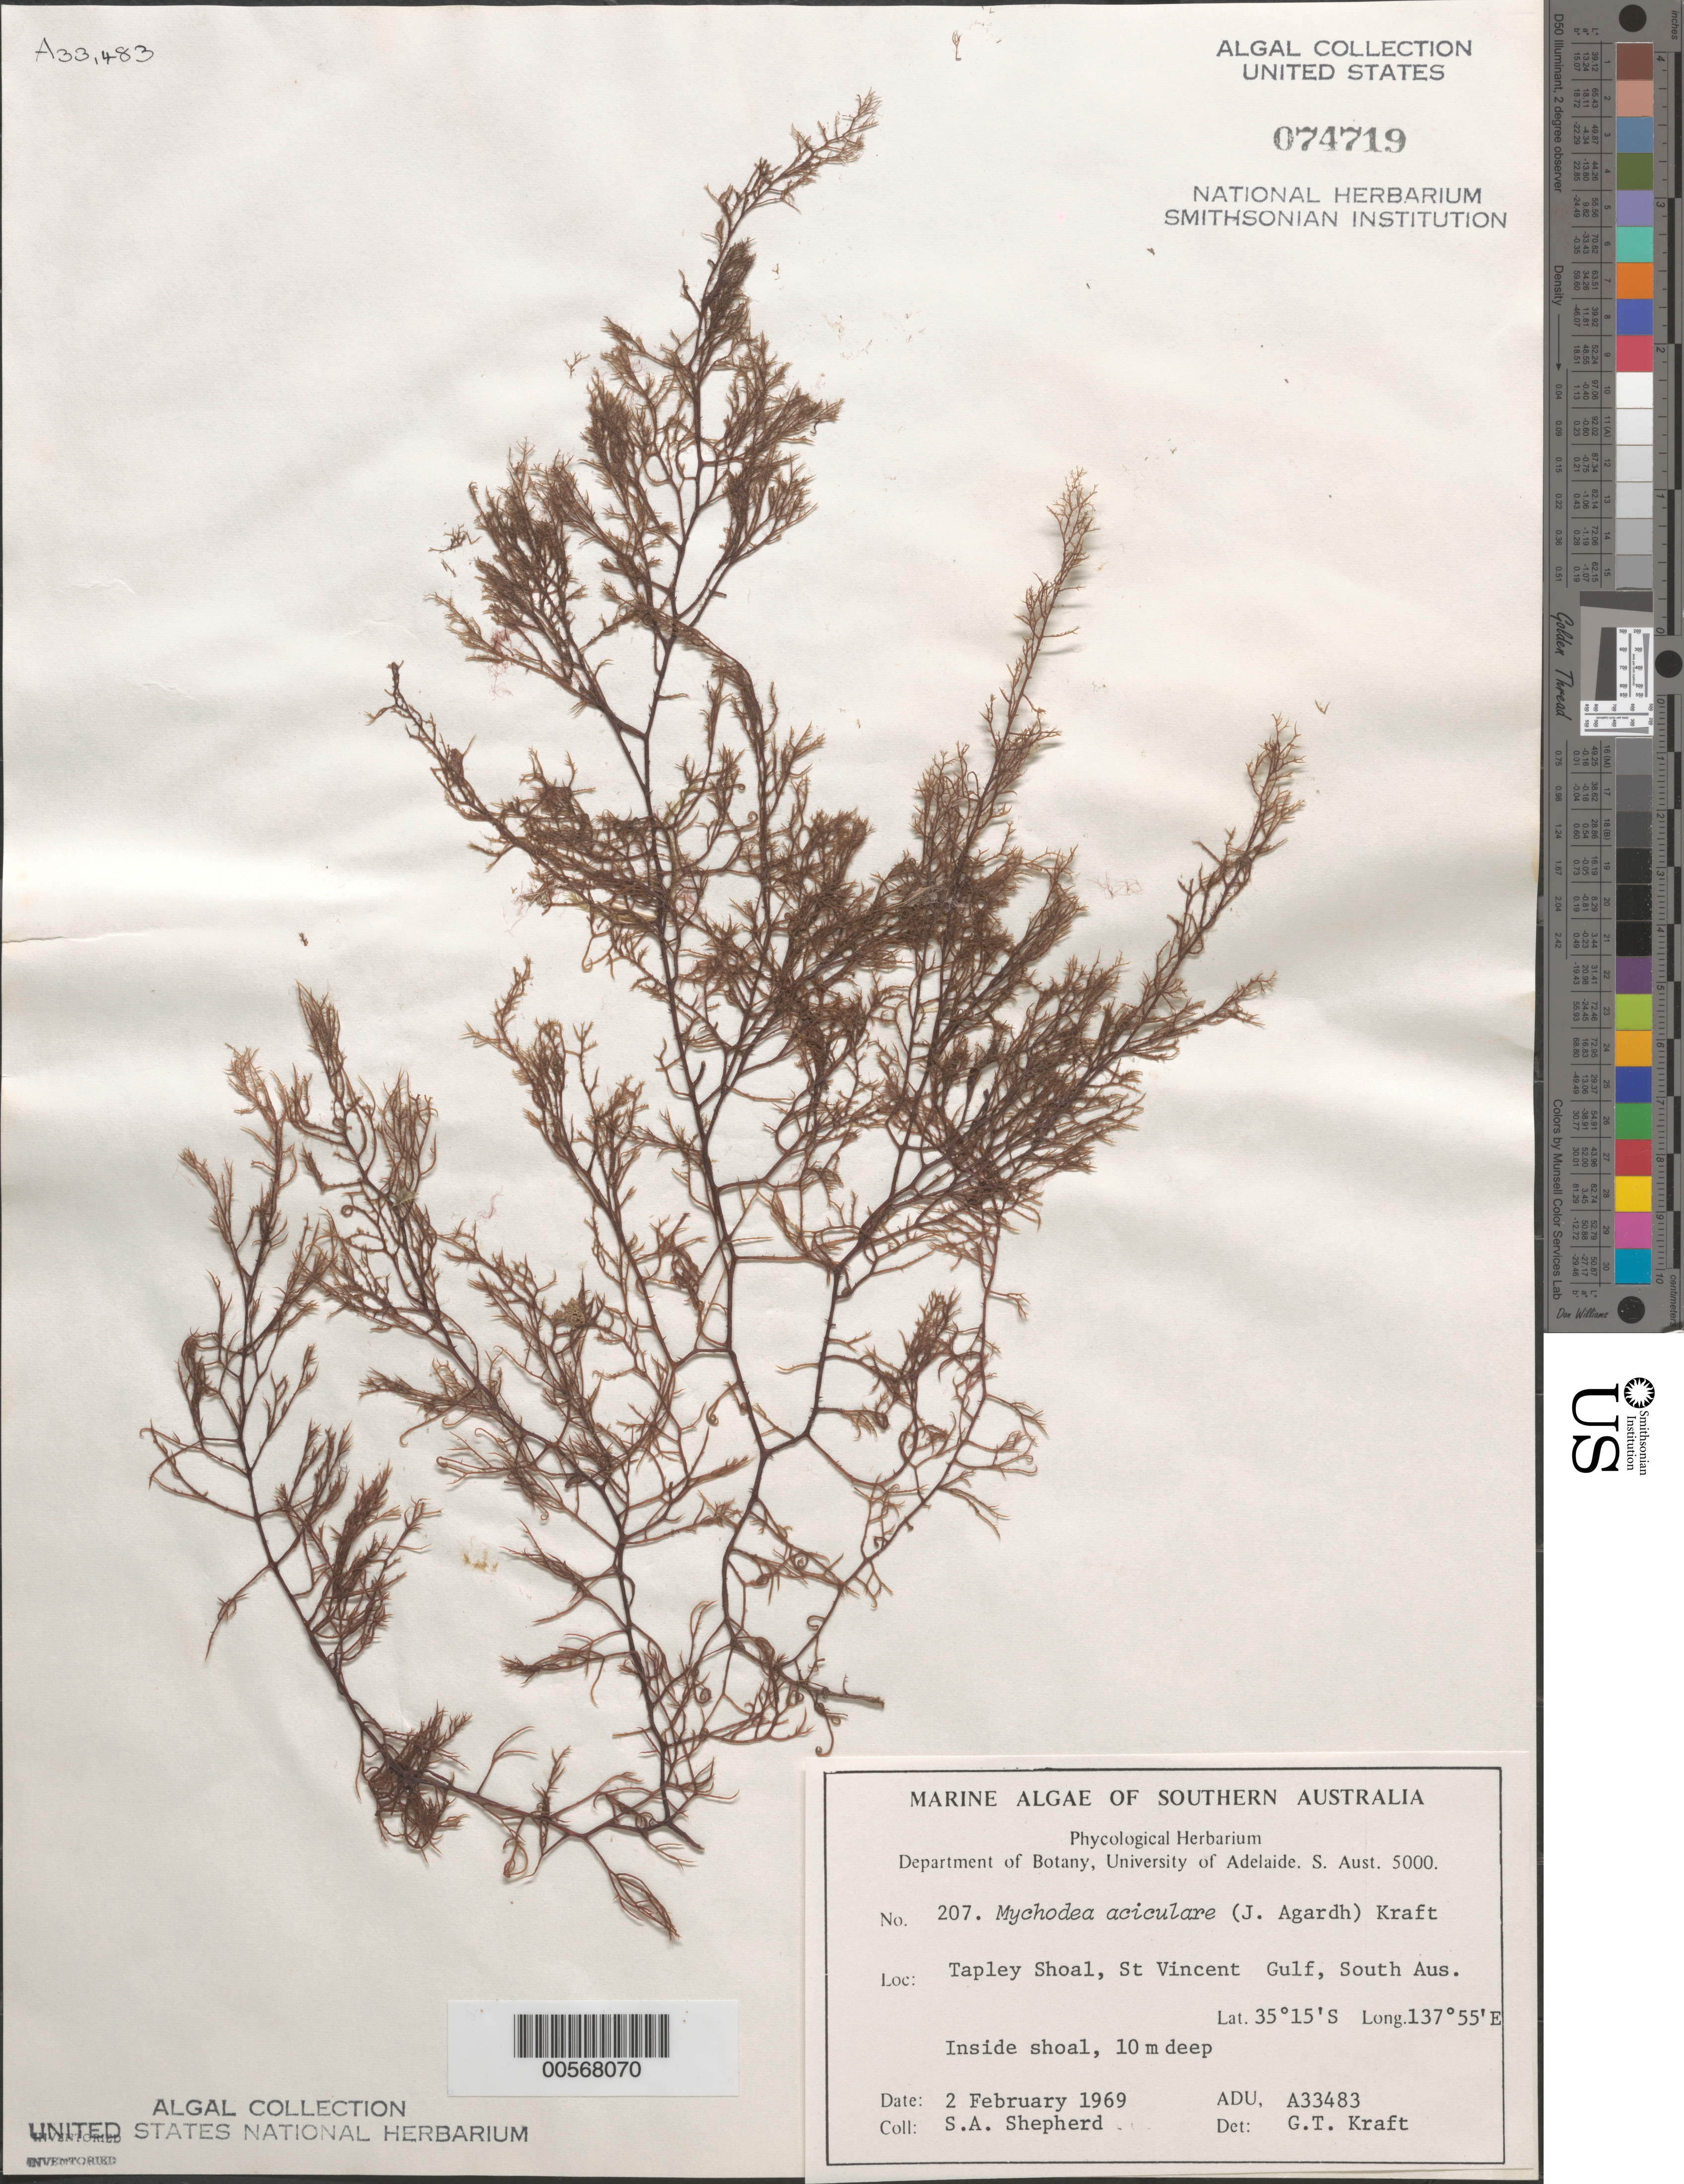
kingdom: Plantae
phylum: Rhodophyta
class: Florideophyceae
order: Gigartinales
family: Mychodeaceae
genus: Mychodea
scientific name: Mychodea aciculare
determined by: Kraft, G. T.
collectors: S. Shepherd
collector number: ADU 33483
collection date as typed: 02 Feb 1969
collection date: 1969-02-02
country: Australia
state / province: South Australia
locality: Tapley shoal, st. vincent gulf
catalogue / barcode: US 74719